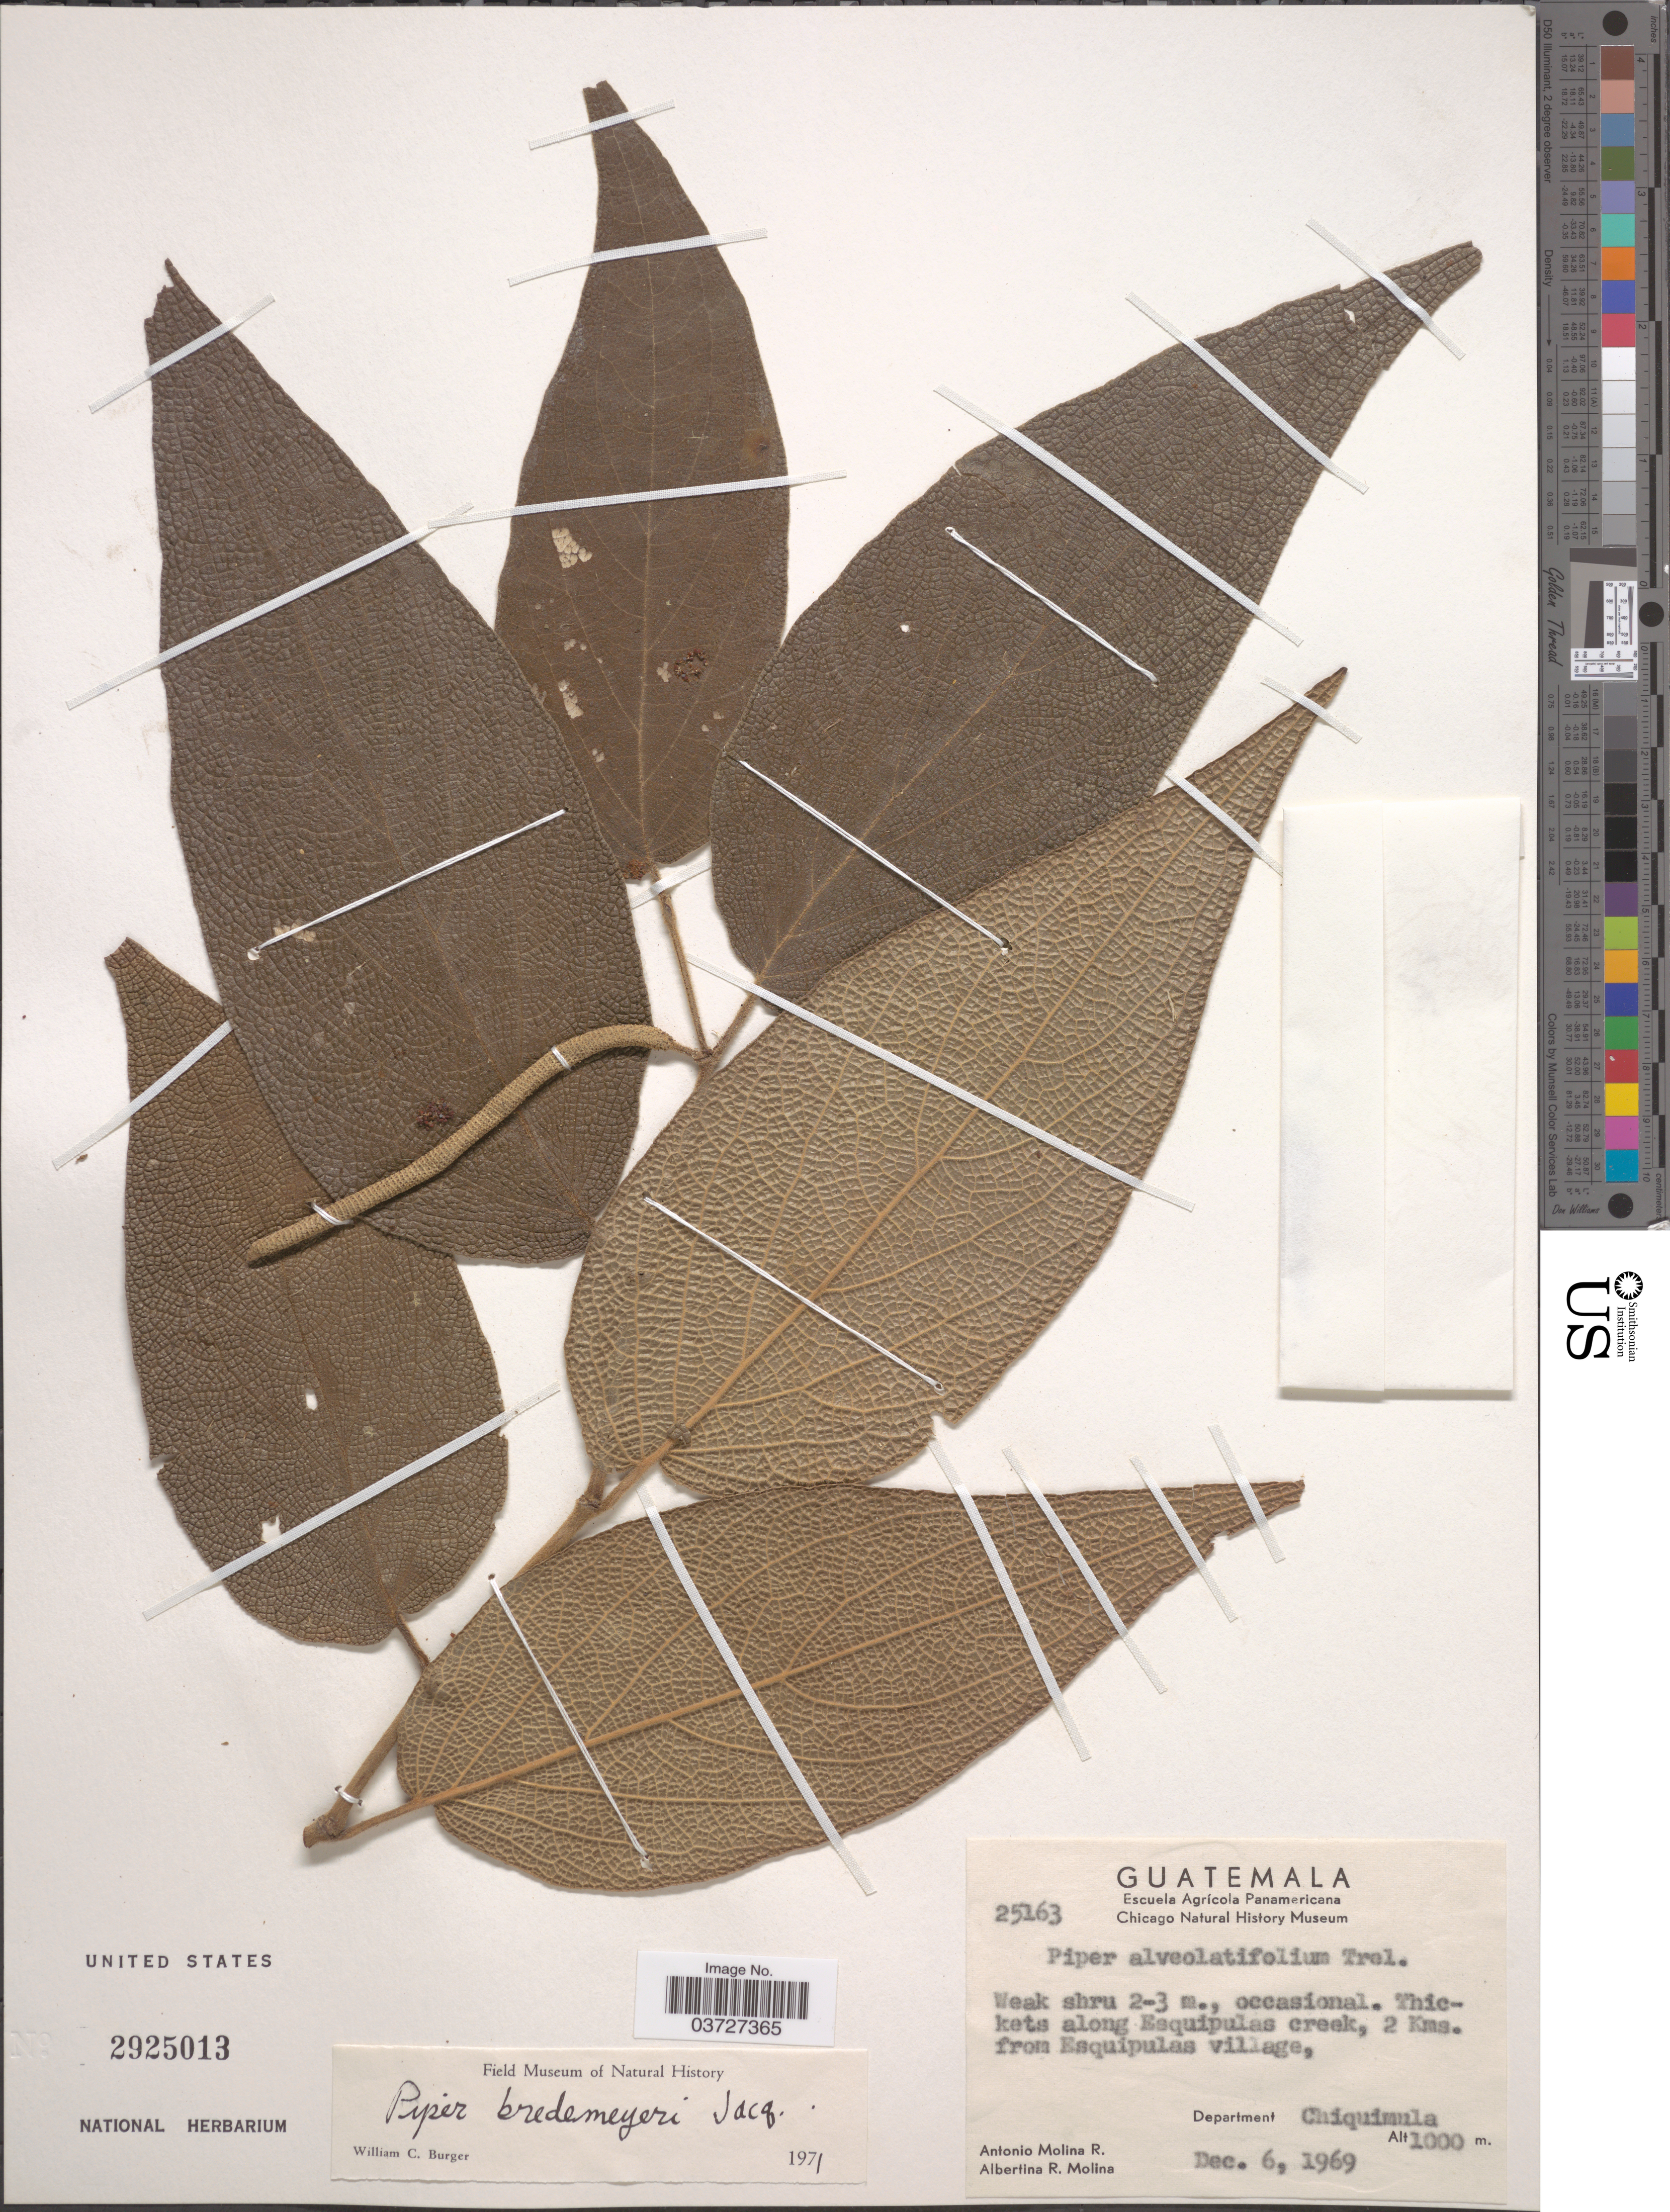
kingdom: Plantae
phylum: Tracheophyta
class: Magnoliopsida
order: Piperales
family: Piperaceae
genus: Piper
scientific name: Piper bredemeyeri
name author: J. Jacq.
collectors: A. Molina R. & A. R. Molina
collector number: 25163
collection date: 1969-12-06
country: Guatemala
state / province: Chiquimula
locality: Thickets along Esquipulas creek, 2 Kms. from Esquipulas village, Department Chiquimula.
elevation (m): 1000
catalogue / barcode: US 2925013